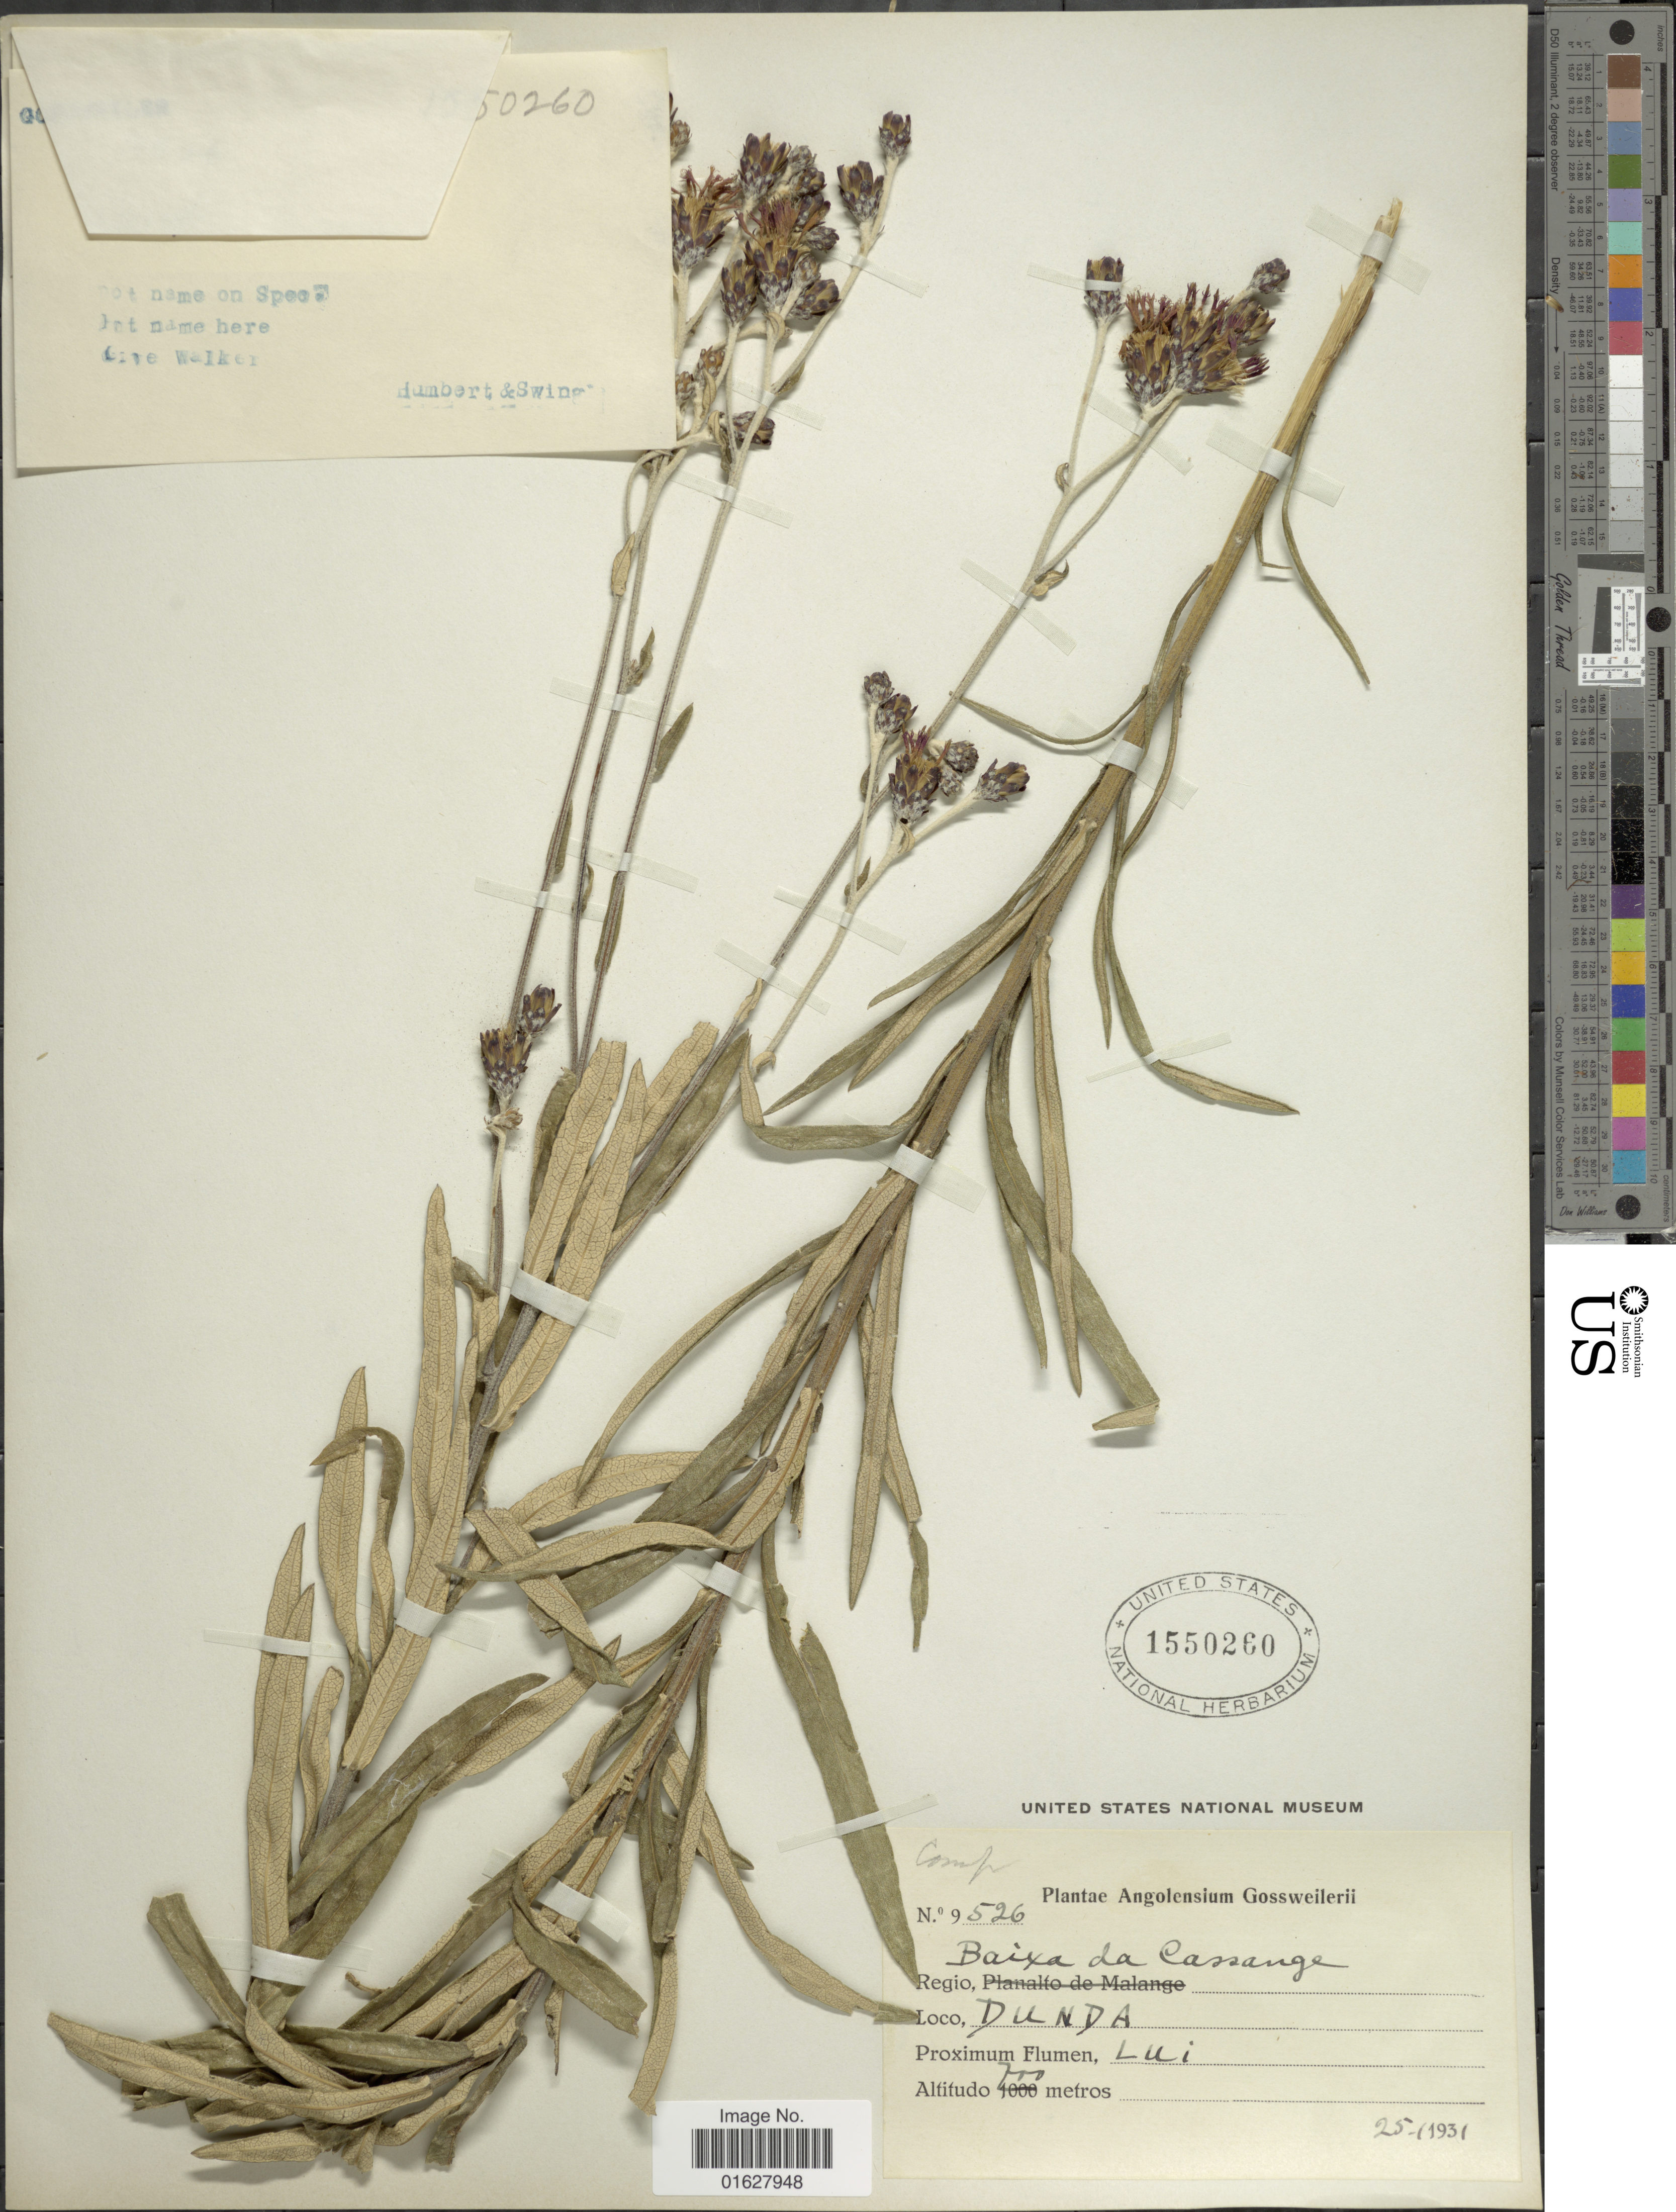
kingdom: Plantae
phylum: Tracheophyta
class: Magnoliopsida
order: Asterales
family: Asteraceae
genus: Vernonia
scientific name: Vernonia sp.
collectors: J. Gossweiler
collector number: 9526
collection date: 1931-01-25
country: Angola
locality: Regio, Baixa da Cassange. Dunda. Lui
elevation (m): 700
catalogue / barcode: US 1550260